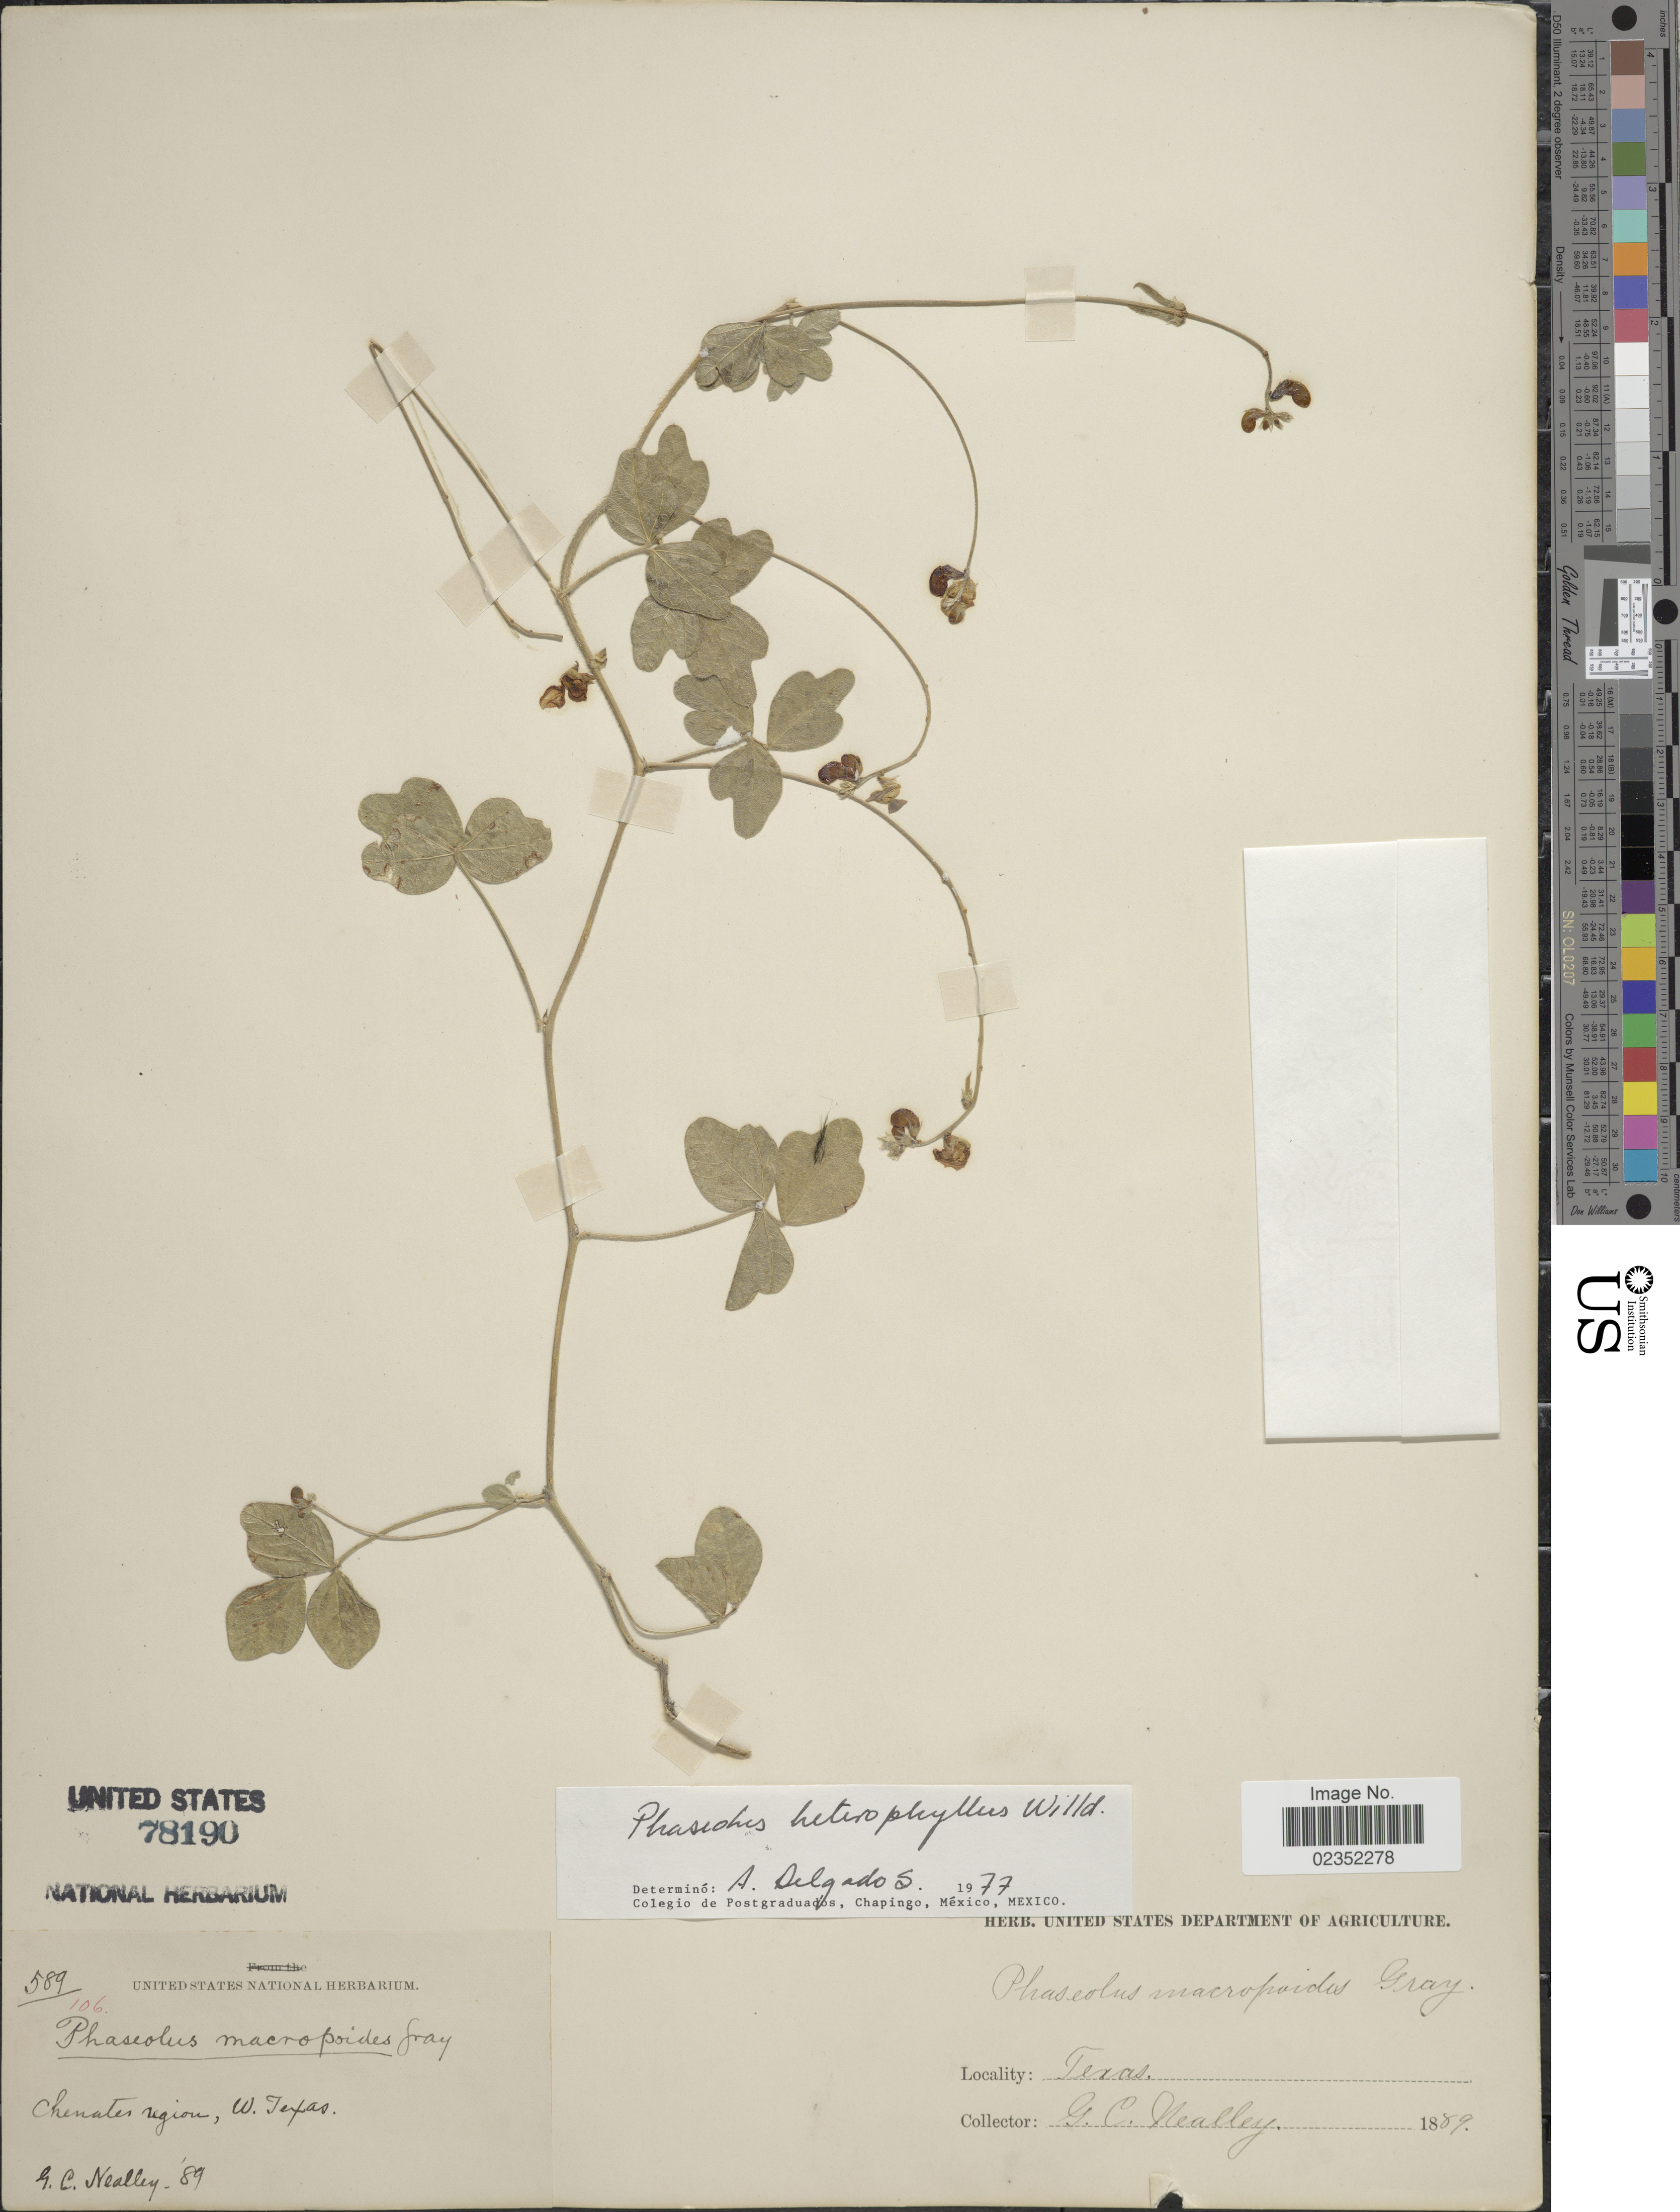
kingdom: Plantae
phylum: Tracheophyta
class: Magnoliopsida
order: Fabales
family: Fabaceae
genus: Macroptilium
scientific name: Macroptilium heterophyllum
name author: (Willd.) Maréchal & Baudet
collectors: G. C. Nealley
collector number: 589/106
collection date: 1889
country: United States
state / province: Texas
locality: Chenates region, W. Texas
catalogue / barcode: US 78190